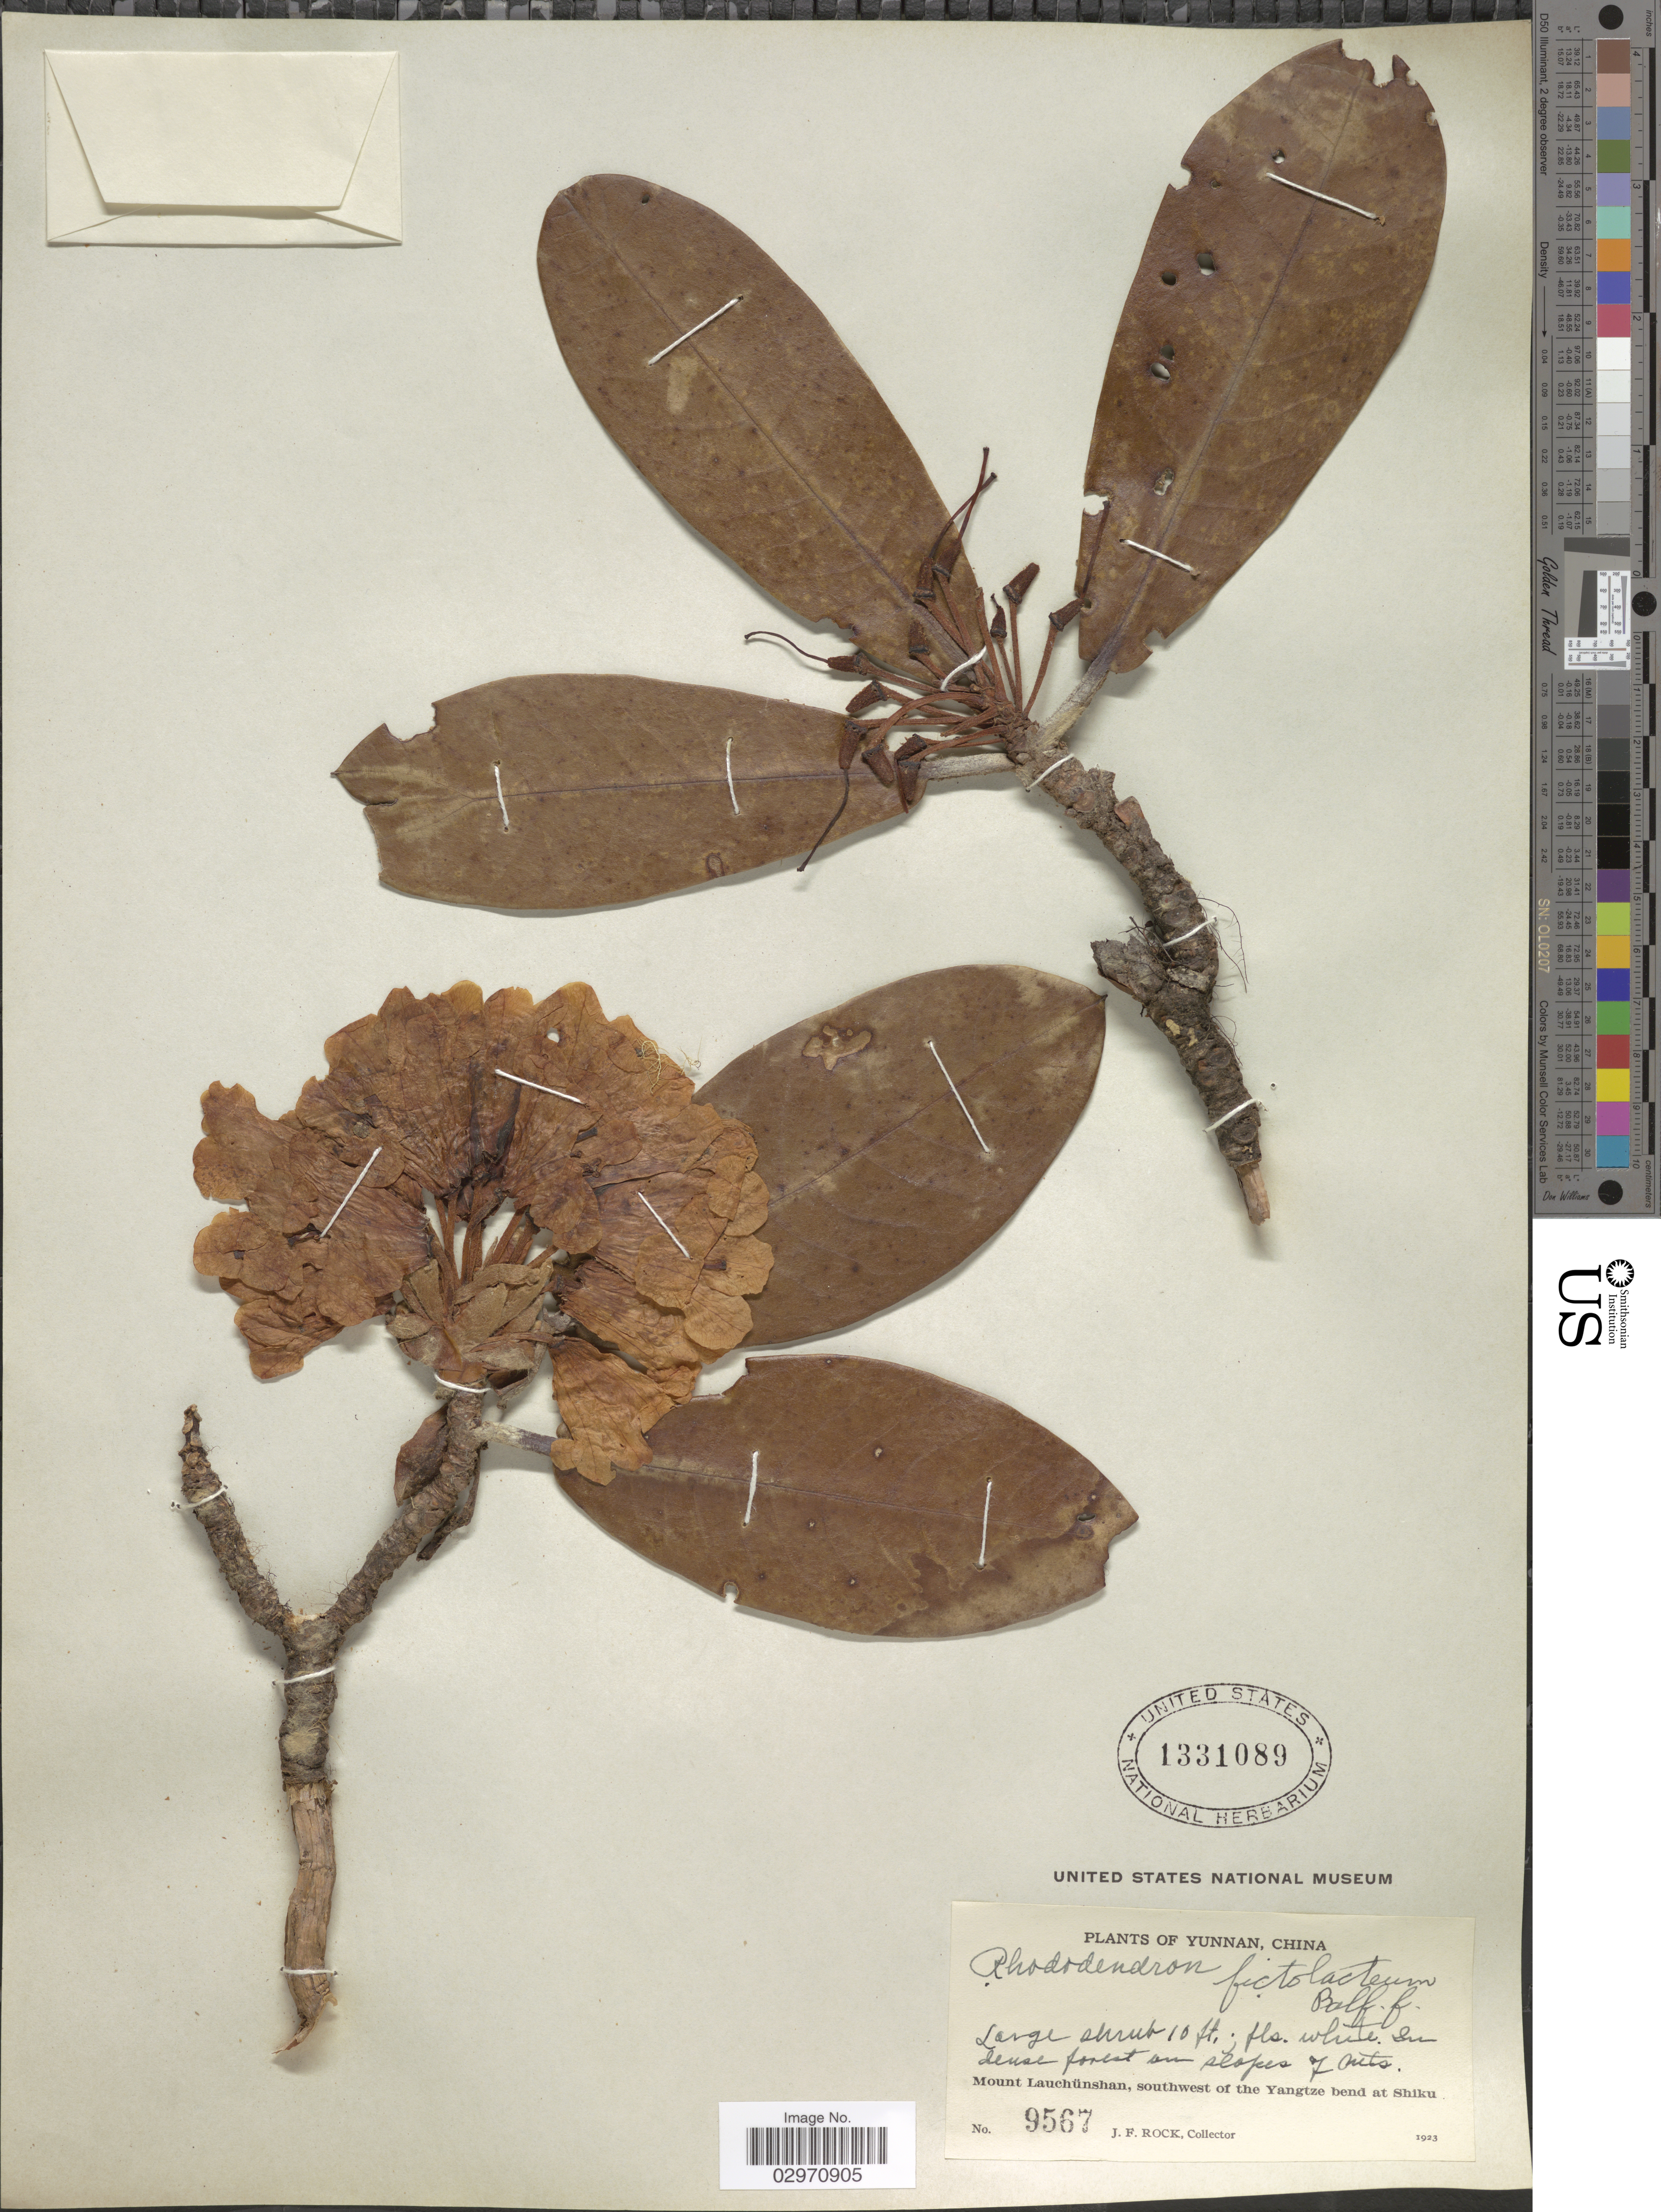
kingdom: Plantae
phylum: Tracheophyta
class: Magnoliopsida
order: Ericales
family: Ericaceae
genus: Rhododendron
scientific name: Rhododendron fictolacteum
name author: Balf. f.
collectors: J. Rock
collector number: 9567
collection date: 1923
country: China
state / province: Yunnan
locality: Mount Lachünshan, southwest of the Yangtze bend at Shiku.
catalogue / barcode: US 1331089